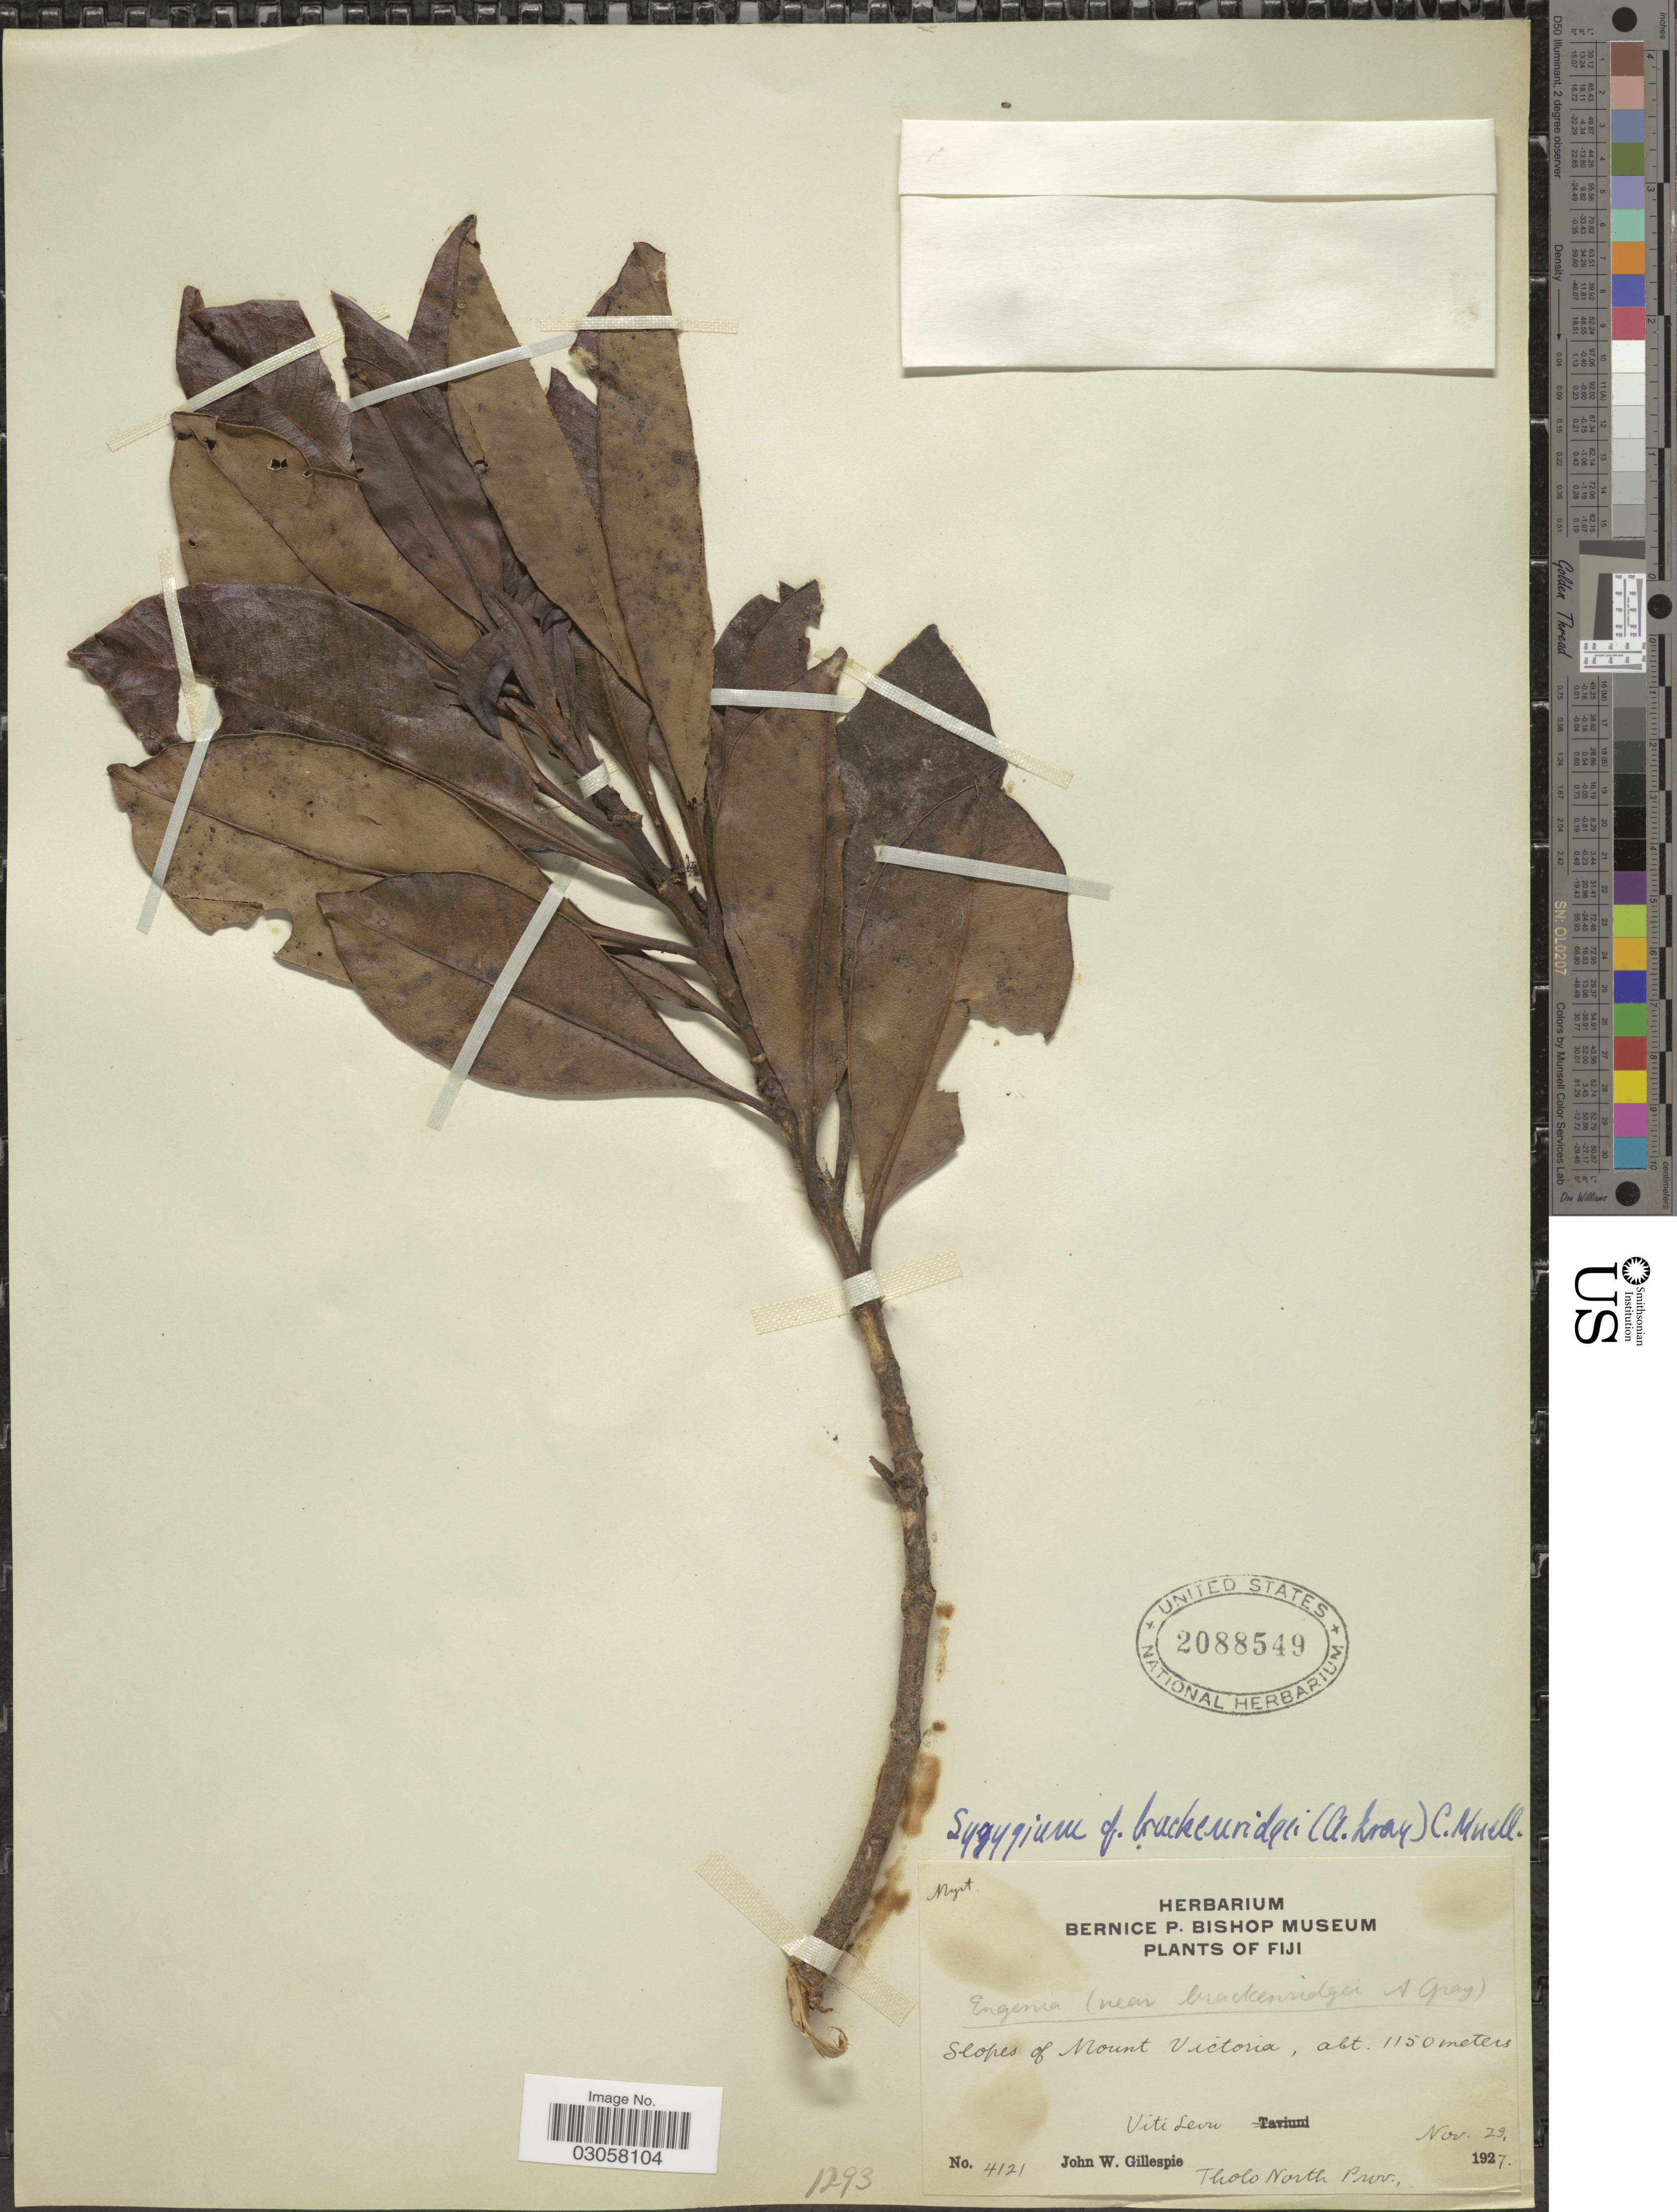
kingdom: Plantae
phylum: Tracheophyta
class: Magnoliopsida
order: Myrtales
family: Myrtaceae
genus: Syzygium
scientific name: Syzygium brackenridgei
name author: (A. Gray) Müll. Stuttg.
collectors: J. W. Gillespie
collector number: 4121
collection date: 1927-11-29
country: Fiji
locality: Slopes of Mount Victoria. Viti Levu. Tholo North Prov.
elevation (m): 1150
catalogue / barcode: US 2088549